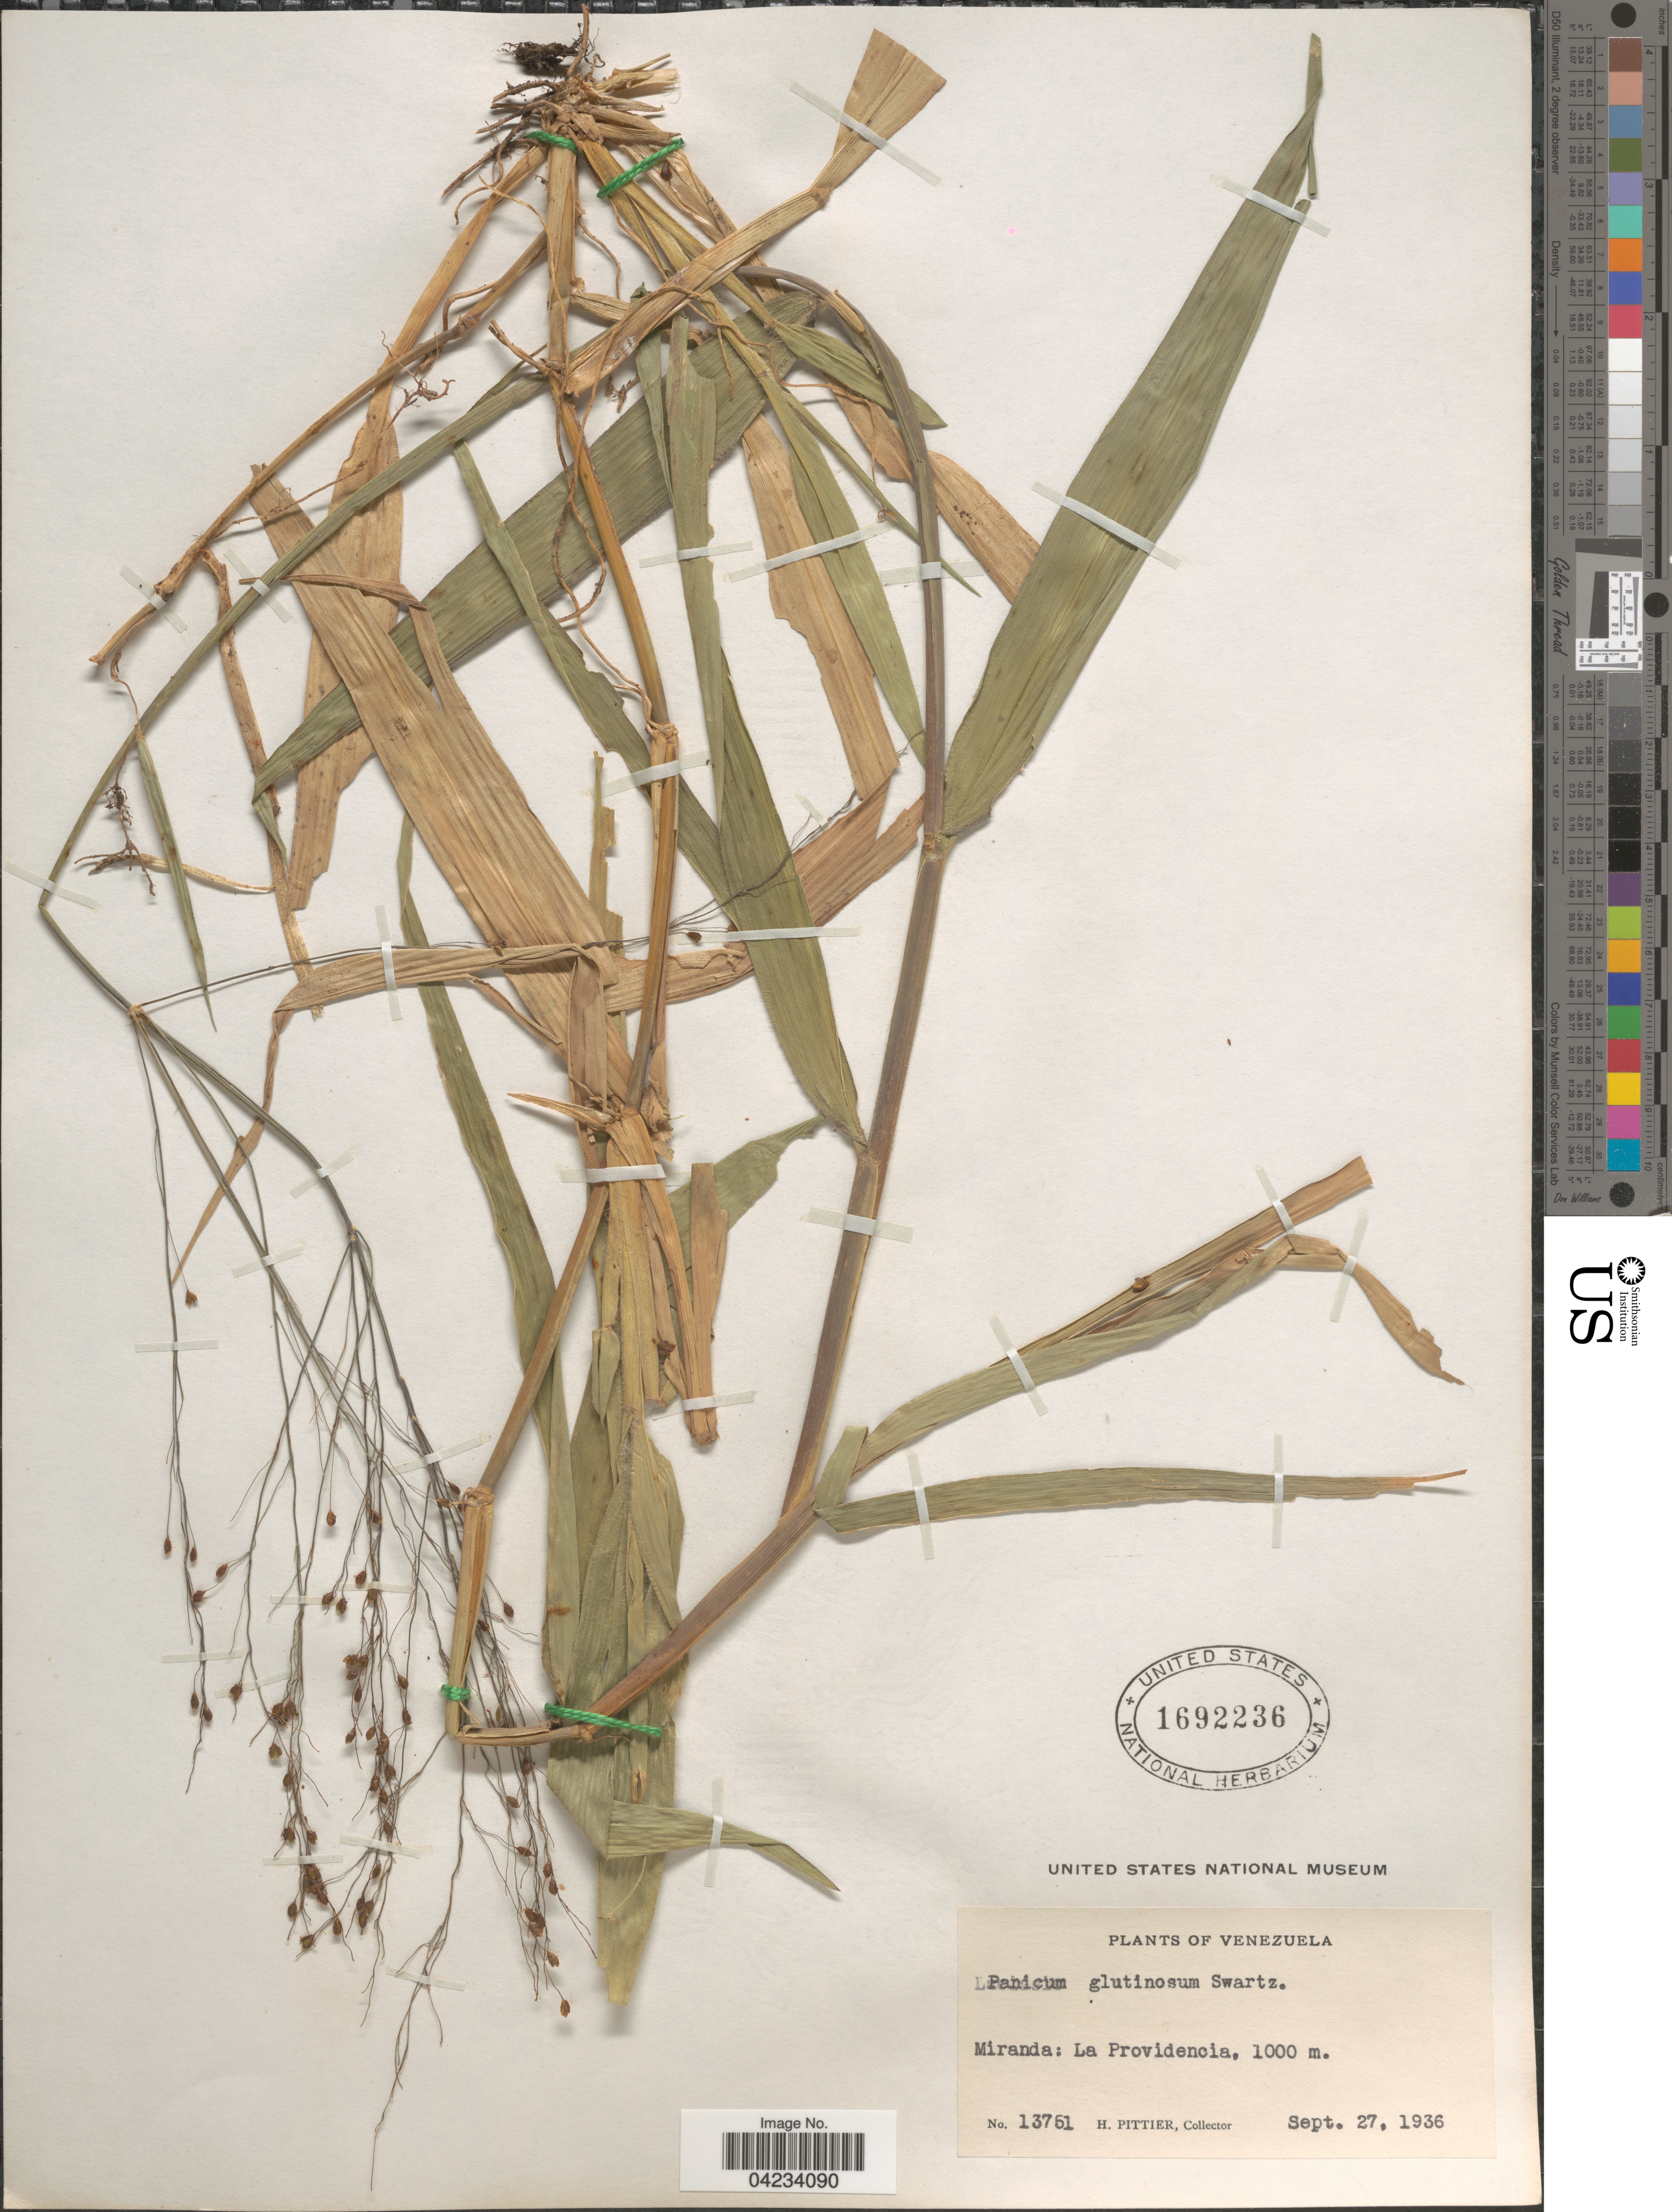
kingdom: Plantae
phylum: Tracheophyta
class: Liliopsida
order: Poales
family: Poaceae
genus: Homolepis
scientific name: Homolepis glutinosa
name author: (Sw.) Zuloaga & Soderstr.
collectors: H. F. Pittier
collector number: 13751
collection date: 1936-09-27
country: Venezuela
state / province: Miranda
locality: La Providencia.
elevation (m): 1000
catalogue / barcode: US 1692236